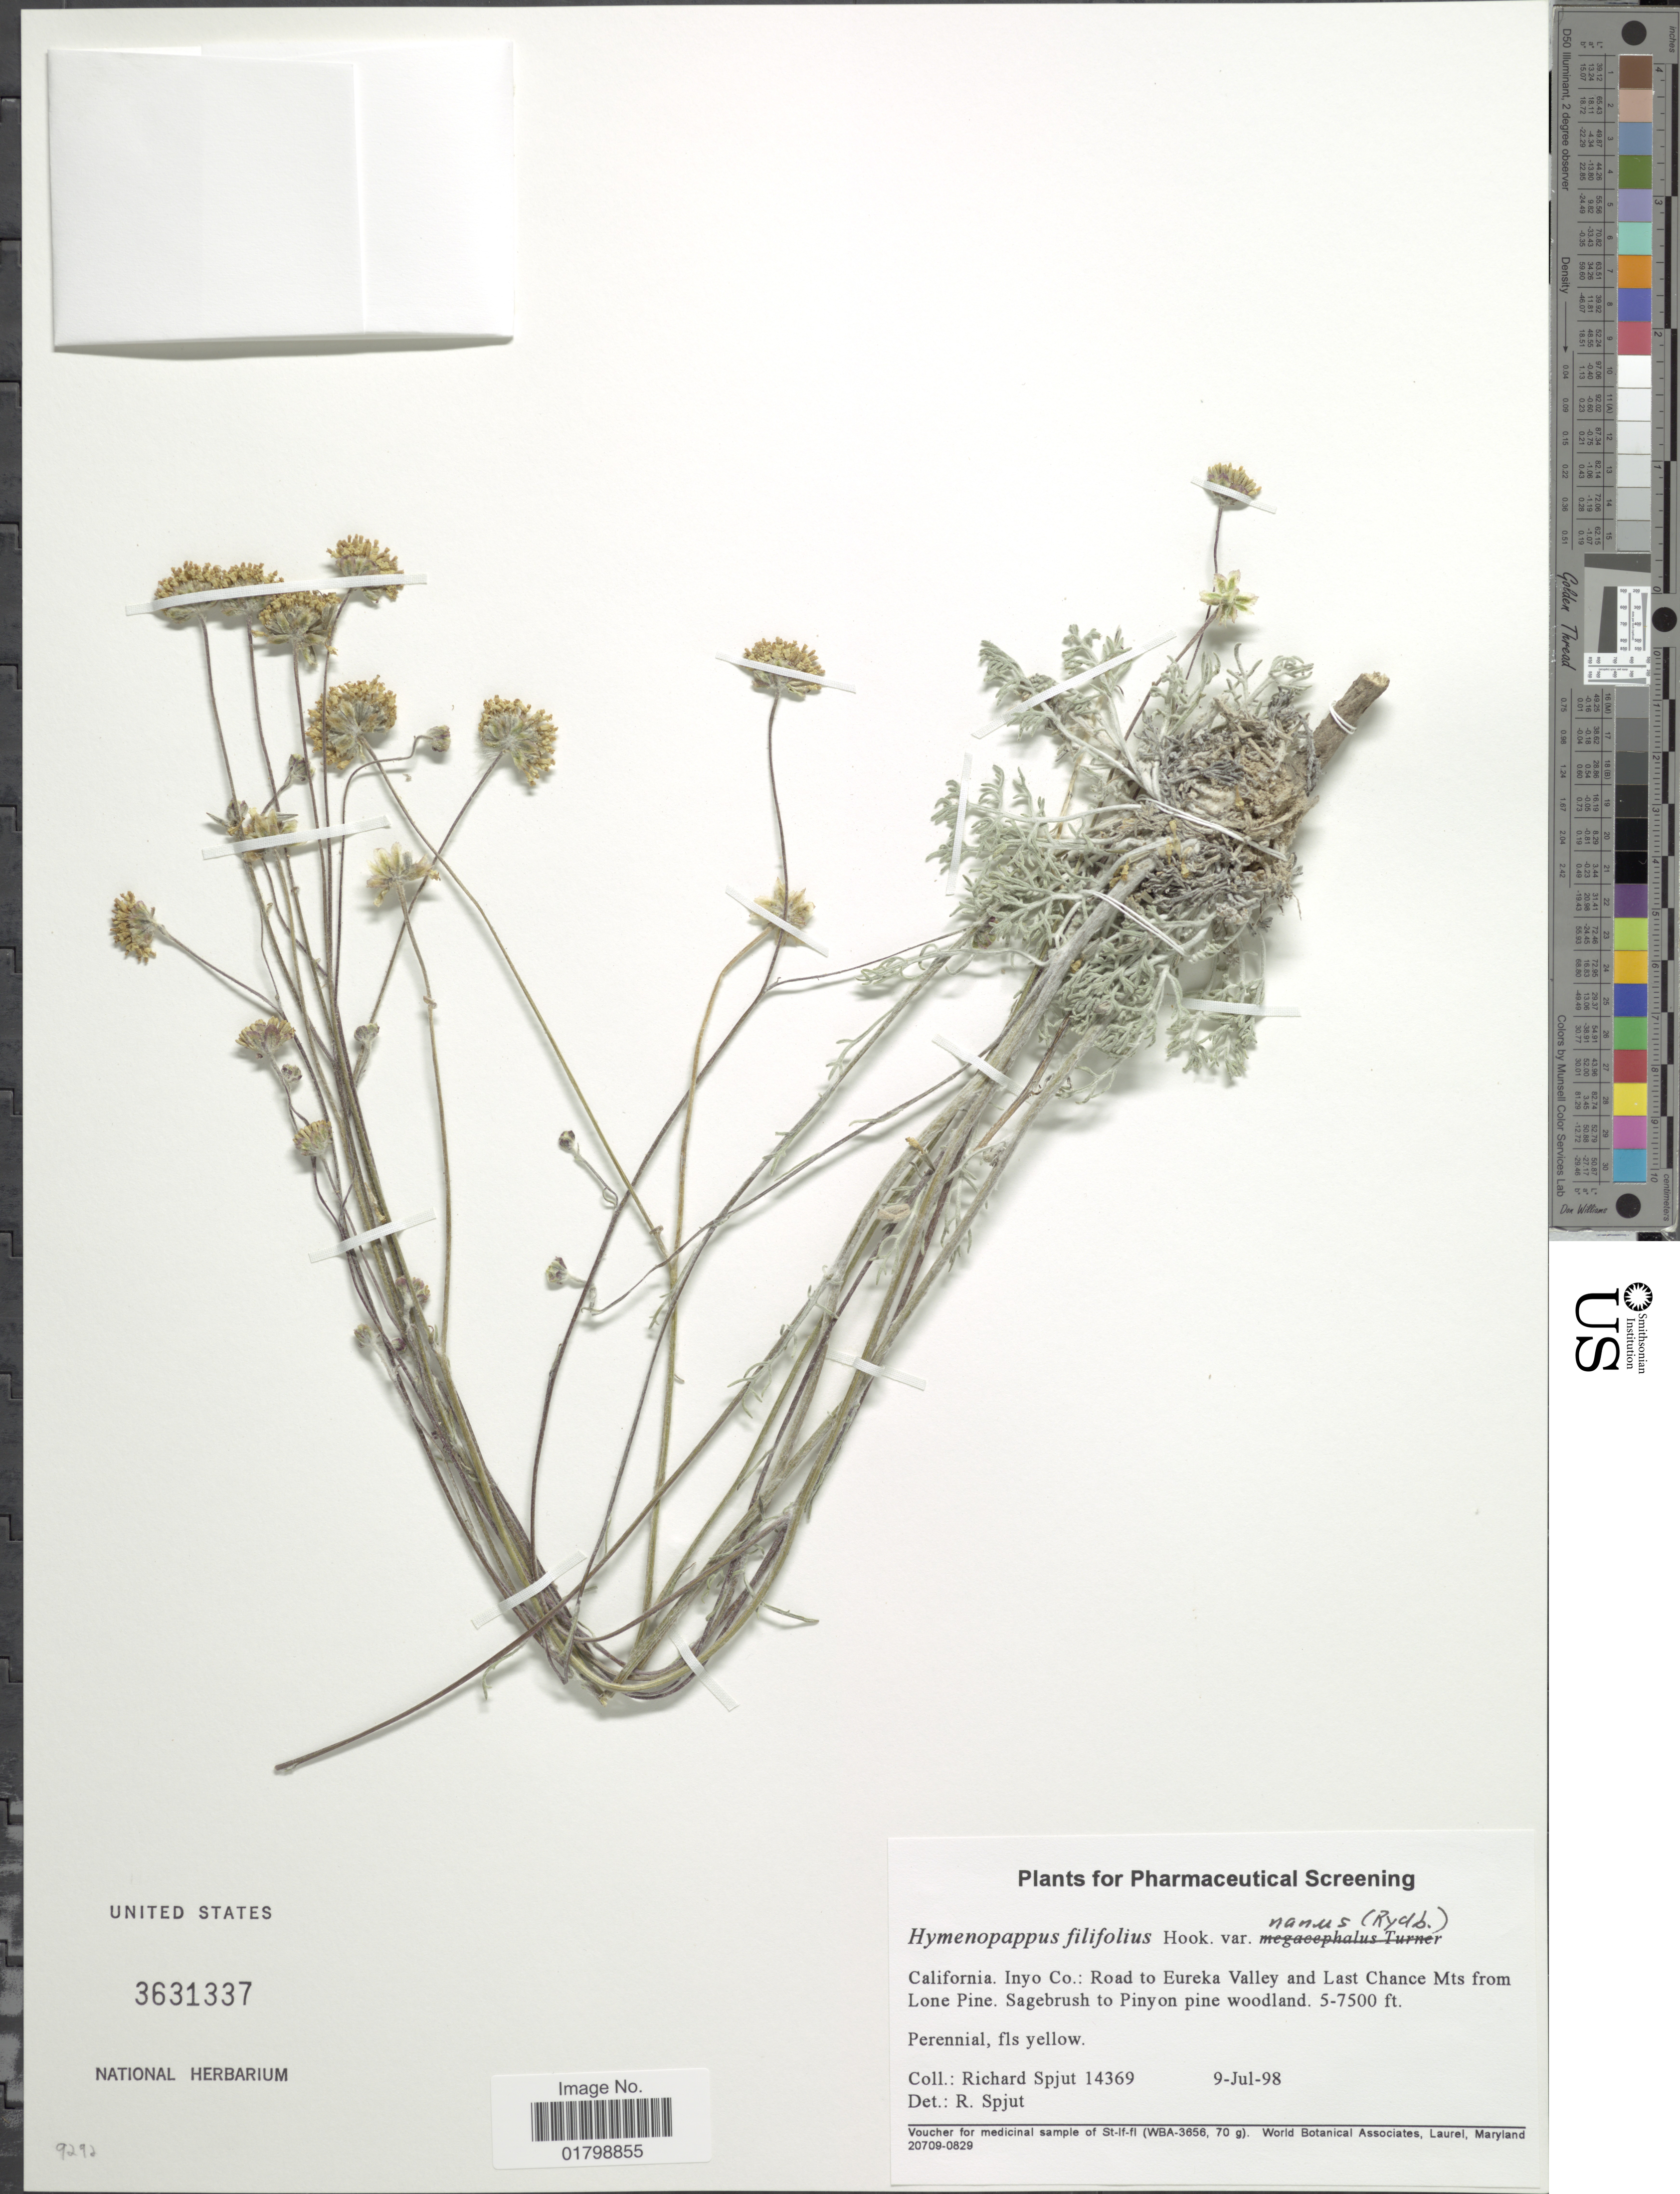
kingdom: Plantae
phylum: Tracheophyta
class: Magnoliopsida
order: Asterales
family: Asteraceae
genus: Hymenopappus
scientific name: Hymenopappus filifolius var. nanus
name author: (Ryd.) B.L. Turner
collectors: R. Spjut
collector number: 14369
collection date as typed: Transcribed d/m/y: 9/7/98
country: United States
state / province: California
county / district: Inyo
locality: Inyo Co.: Road to Eureka Valley and Last Chance Mts from Lone Pine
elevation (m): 1524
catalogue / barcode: US 3631337